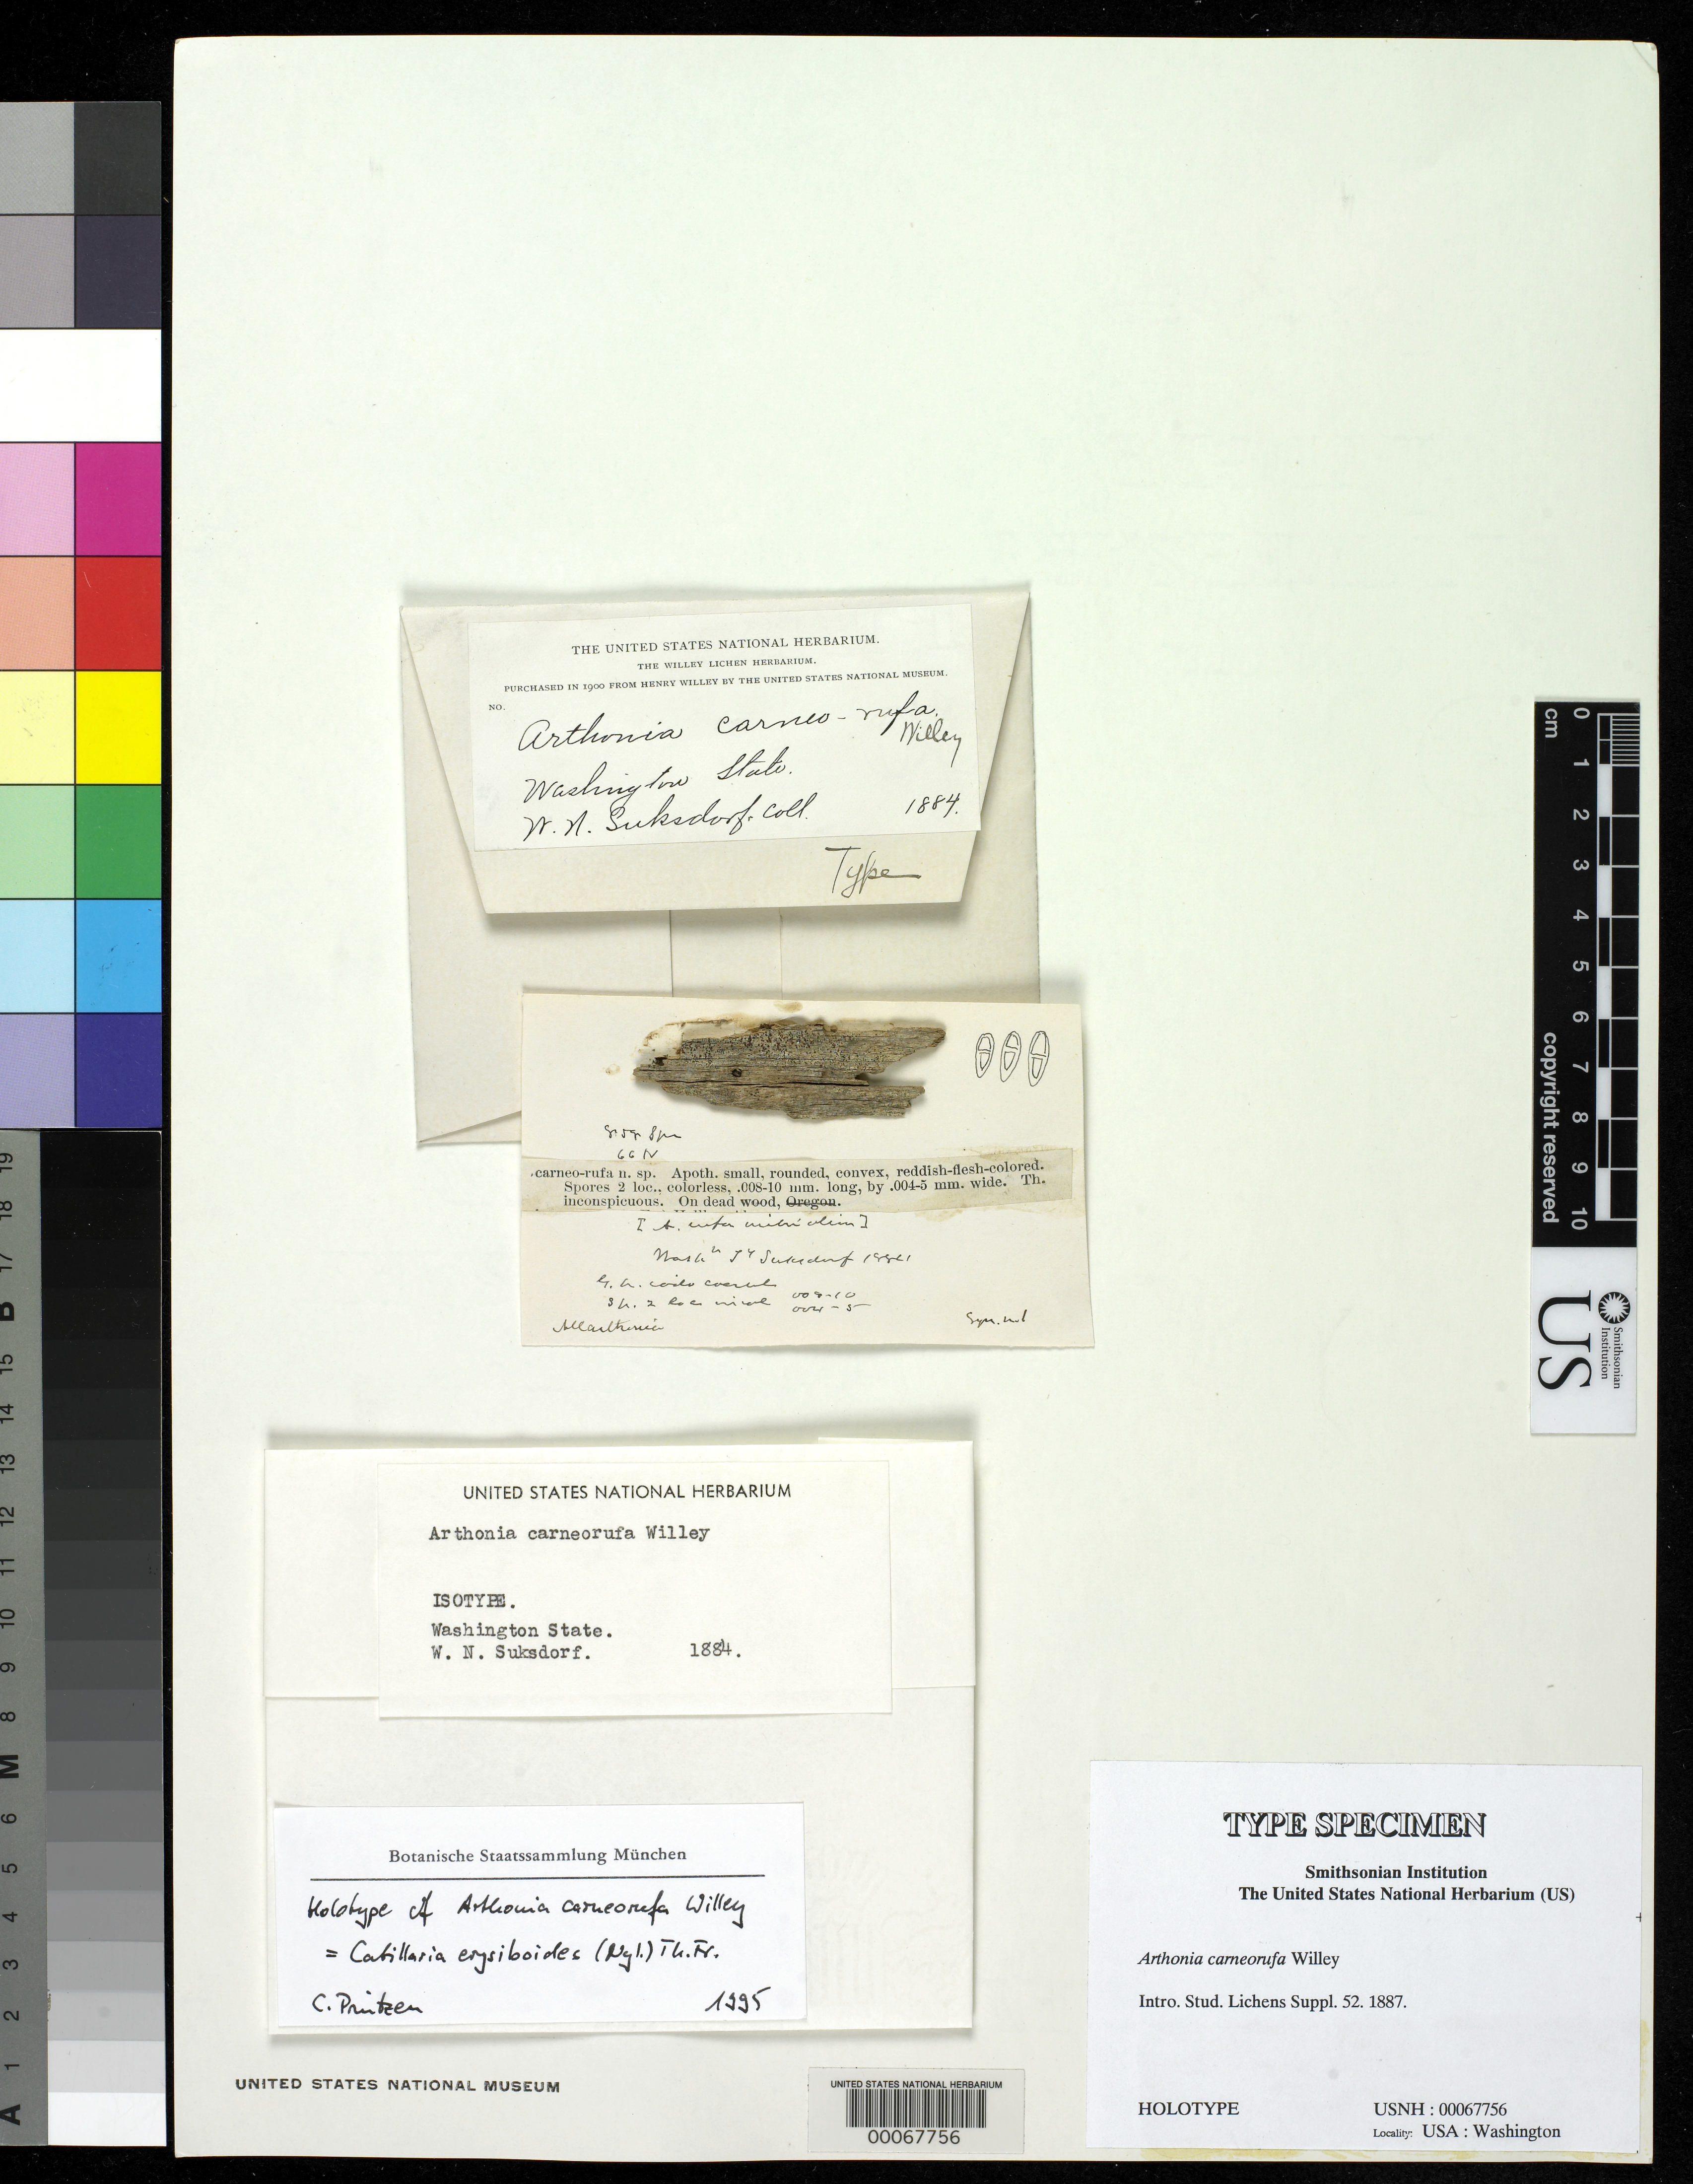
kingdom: Fungi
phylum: Ascomycota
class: Arthoniomycetes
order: Arthoniales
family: Arthoniaceae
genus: Arthonia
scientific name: Arthonia carneorufa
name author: Willey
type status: Holotype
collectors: W. N. Suksdorf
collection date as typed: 1884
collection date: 1884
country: United States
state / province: Washington